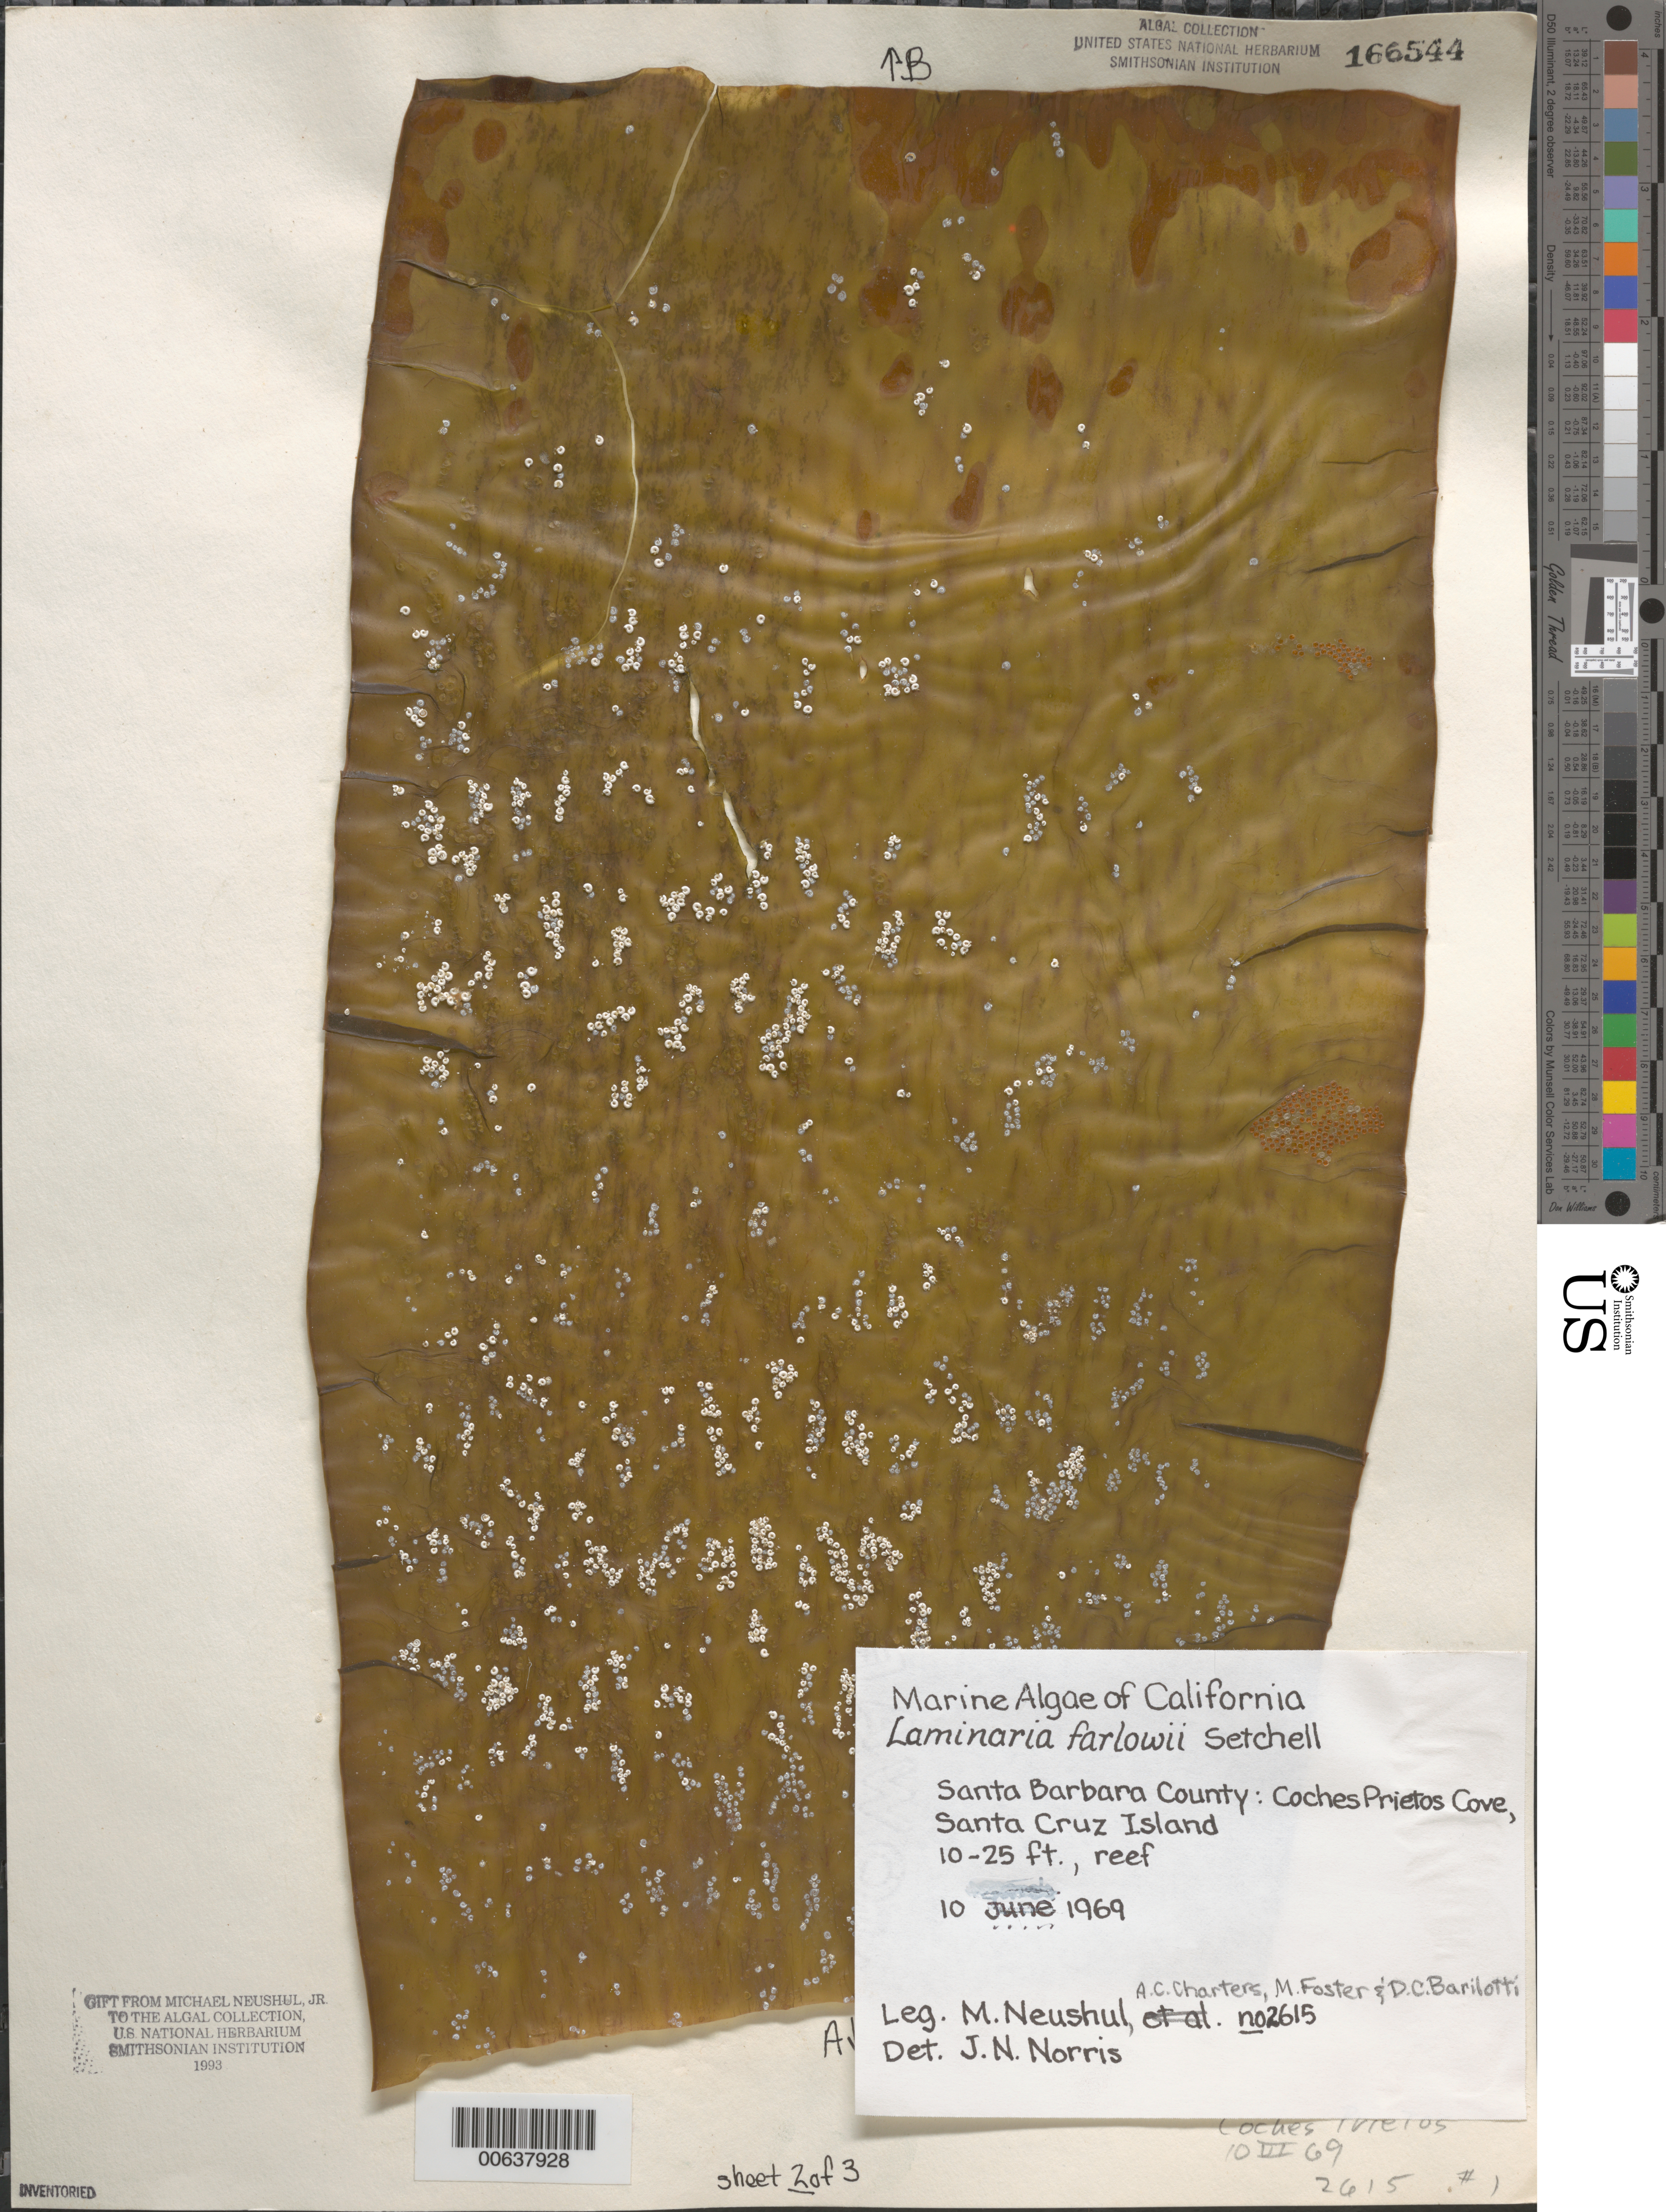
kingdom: Chromista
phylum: Ochrophyta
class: Phaeophyceae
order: Laminariales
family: Laminariaceae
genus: Laminaria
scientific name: Laminaria farlowii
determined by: Norris, James N.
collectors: M. Neushul, A. Charters, M. Foster & D. C. Barilotti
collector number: Neushul 2615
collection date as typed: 10 Jun 1969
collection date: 1969-06-10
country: United States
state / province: California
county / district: Santa Barbara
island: Santa Cruz Island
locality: Coches Prietos Cove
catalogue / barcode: US 166544